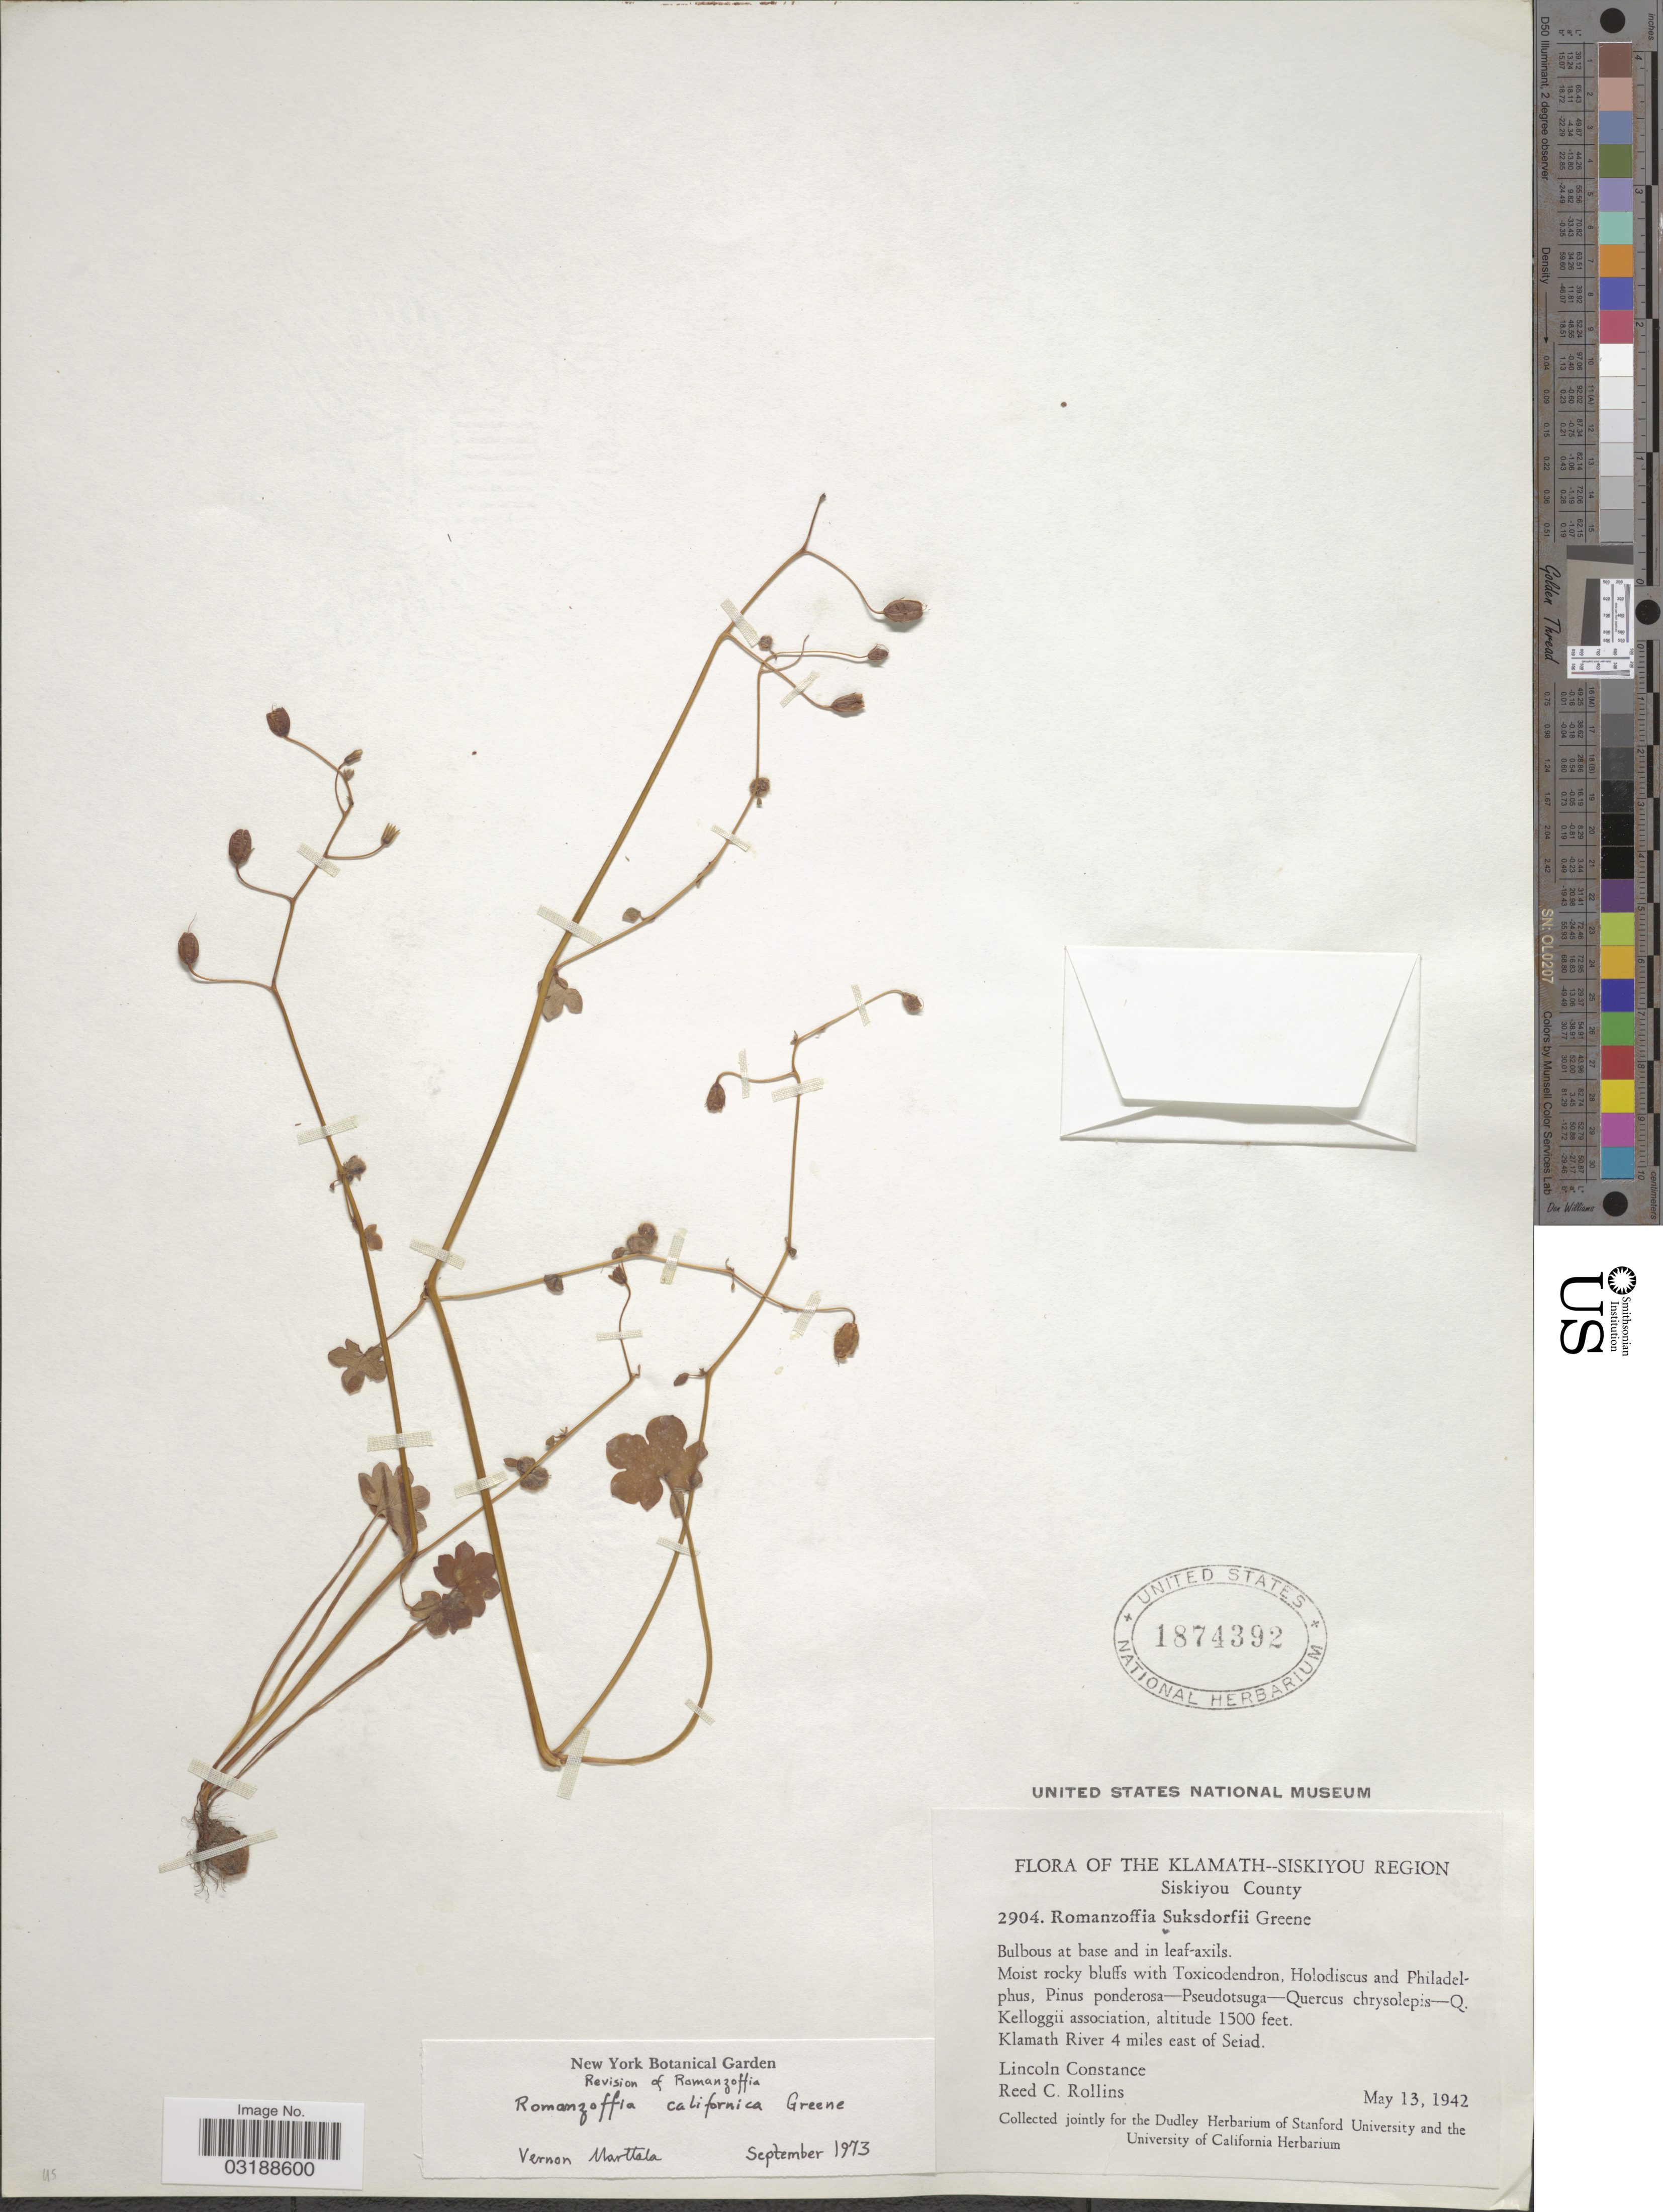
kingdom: Plantae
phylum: Tracheophyta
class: Magnoliopsida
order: Boraginales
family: Hydrophyllaceae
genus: Romanzoffia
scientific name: Romanzoffia californica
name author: Greene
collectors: L. Constance & R. C. Rollins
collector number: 2904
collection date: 1942-05-13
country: United States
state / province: California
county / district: Siskiyou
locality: The Klamath-Siskiyou Region, Siskiyou County, Klamath River 4 miles east of Seiad.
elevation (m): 457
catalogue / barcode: US 1874392